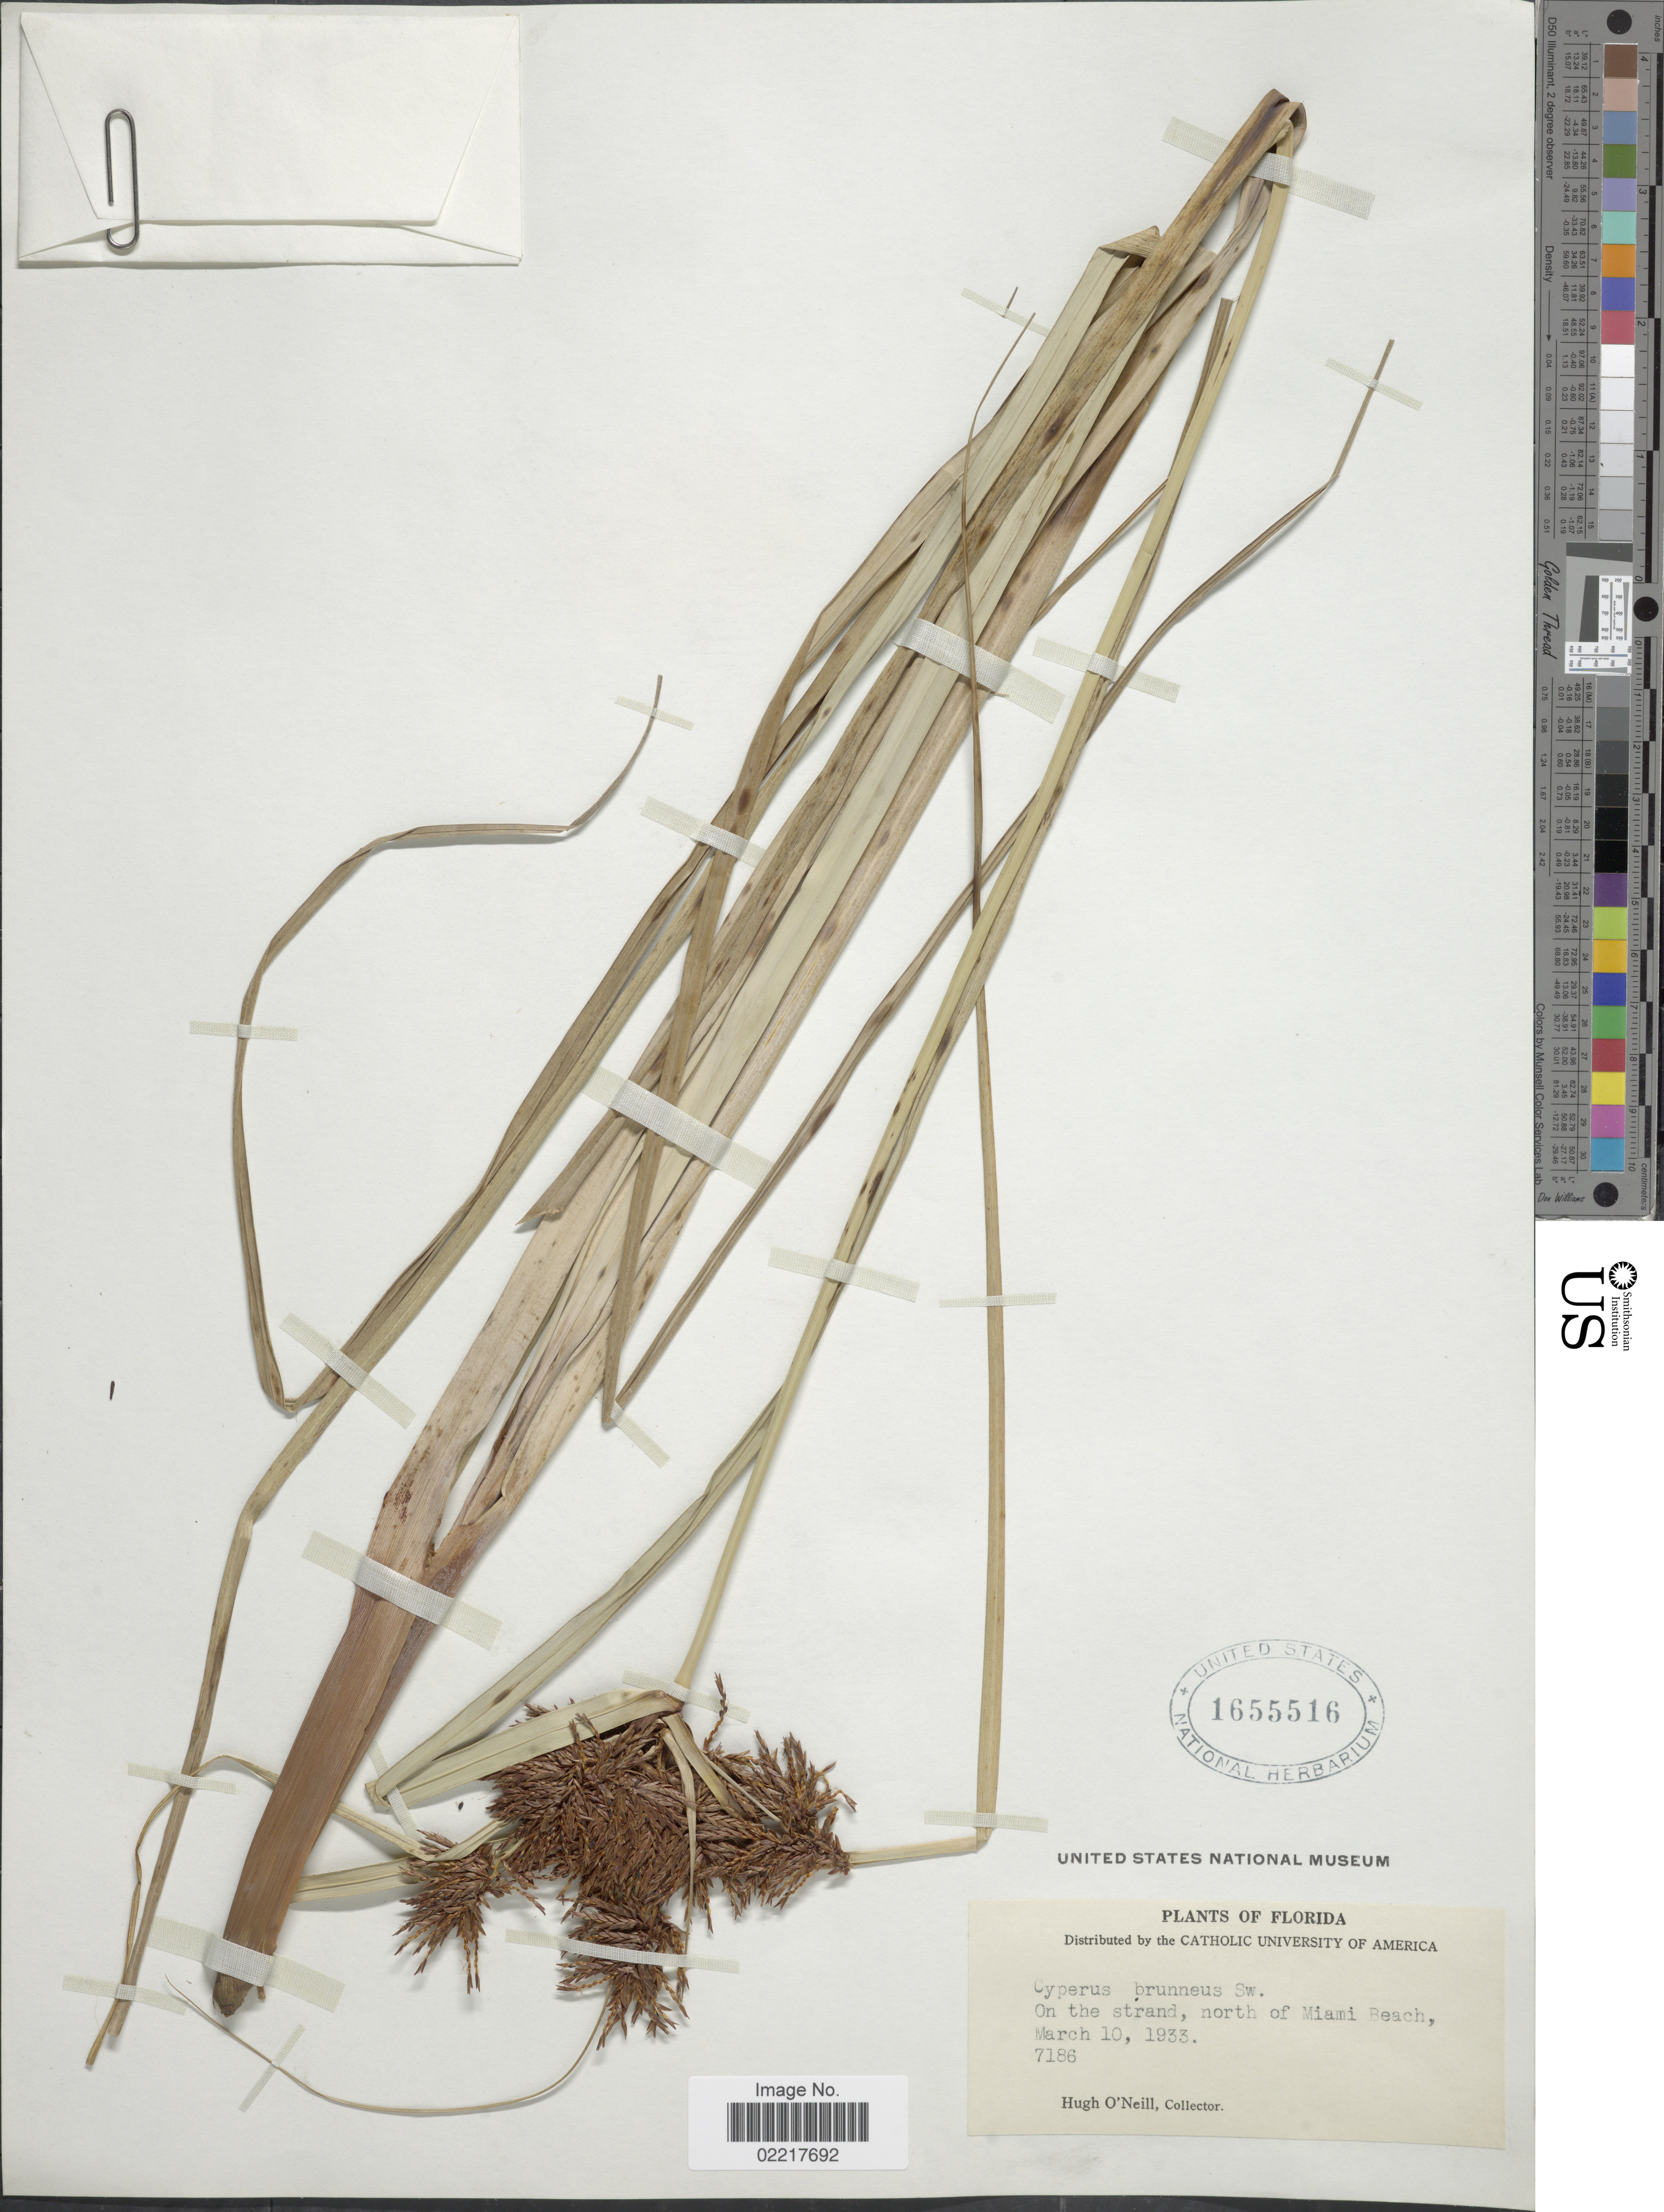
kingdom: Plantae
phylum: Tracheophyta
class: Liliopsida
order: Poales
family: Cyperaceae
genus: Cyperus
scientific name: Cyperus planifolius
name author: Rich.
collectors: H. O'Neill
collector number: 7186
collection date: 1933-03-10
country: United States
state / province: Florida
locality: On the strand, north of Miami Beach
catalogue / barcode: US 1655516